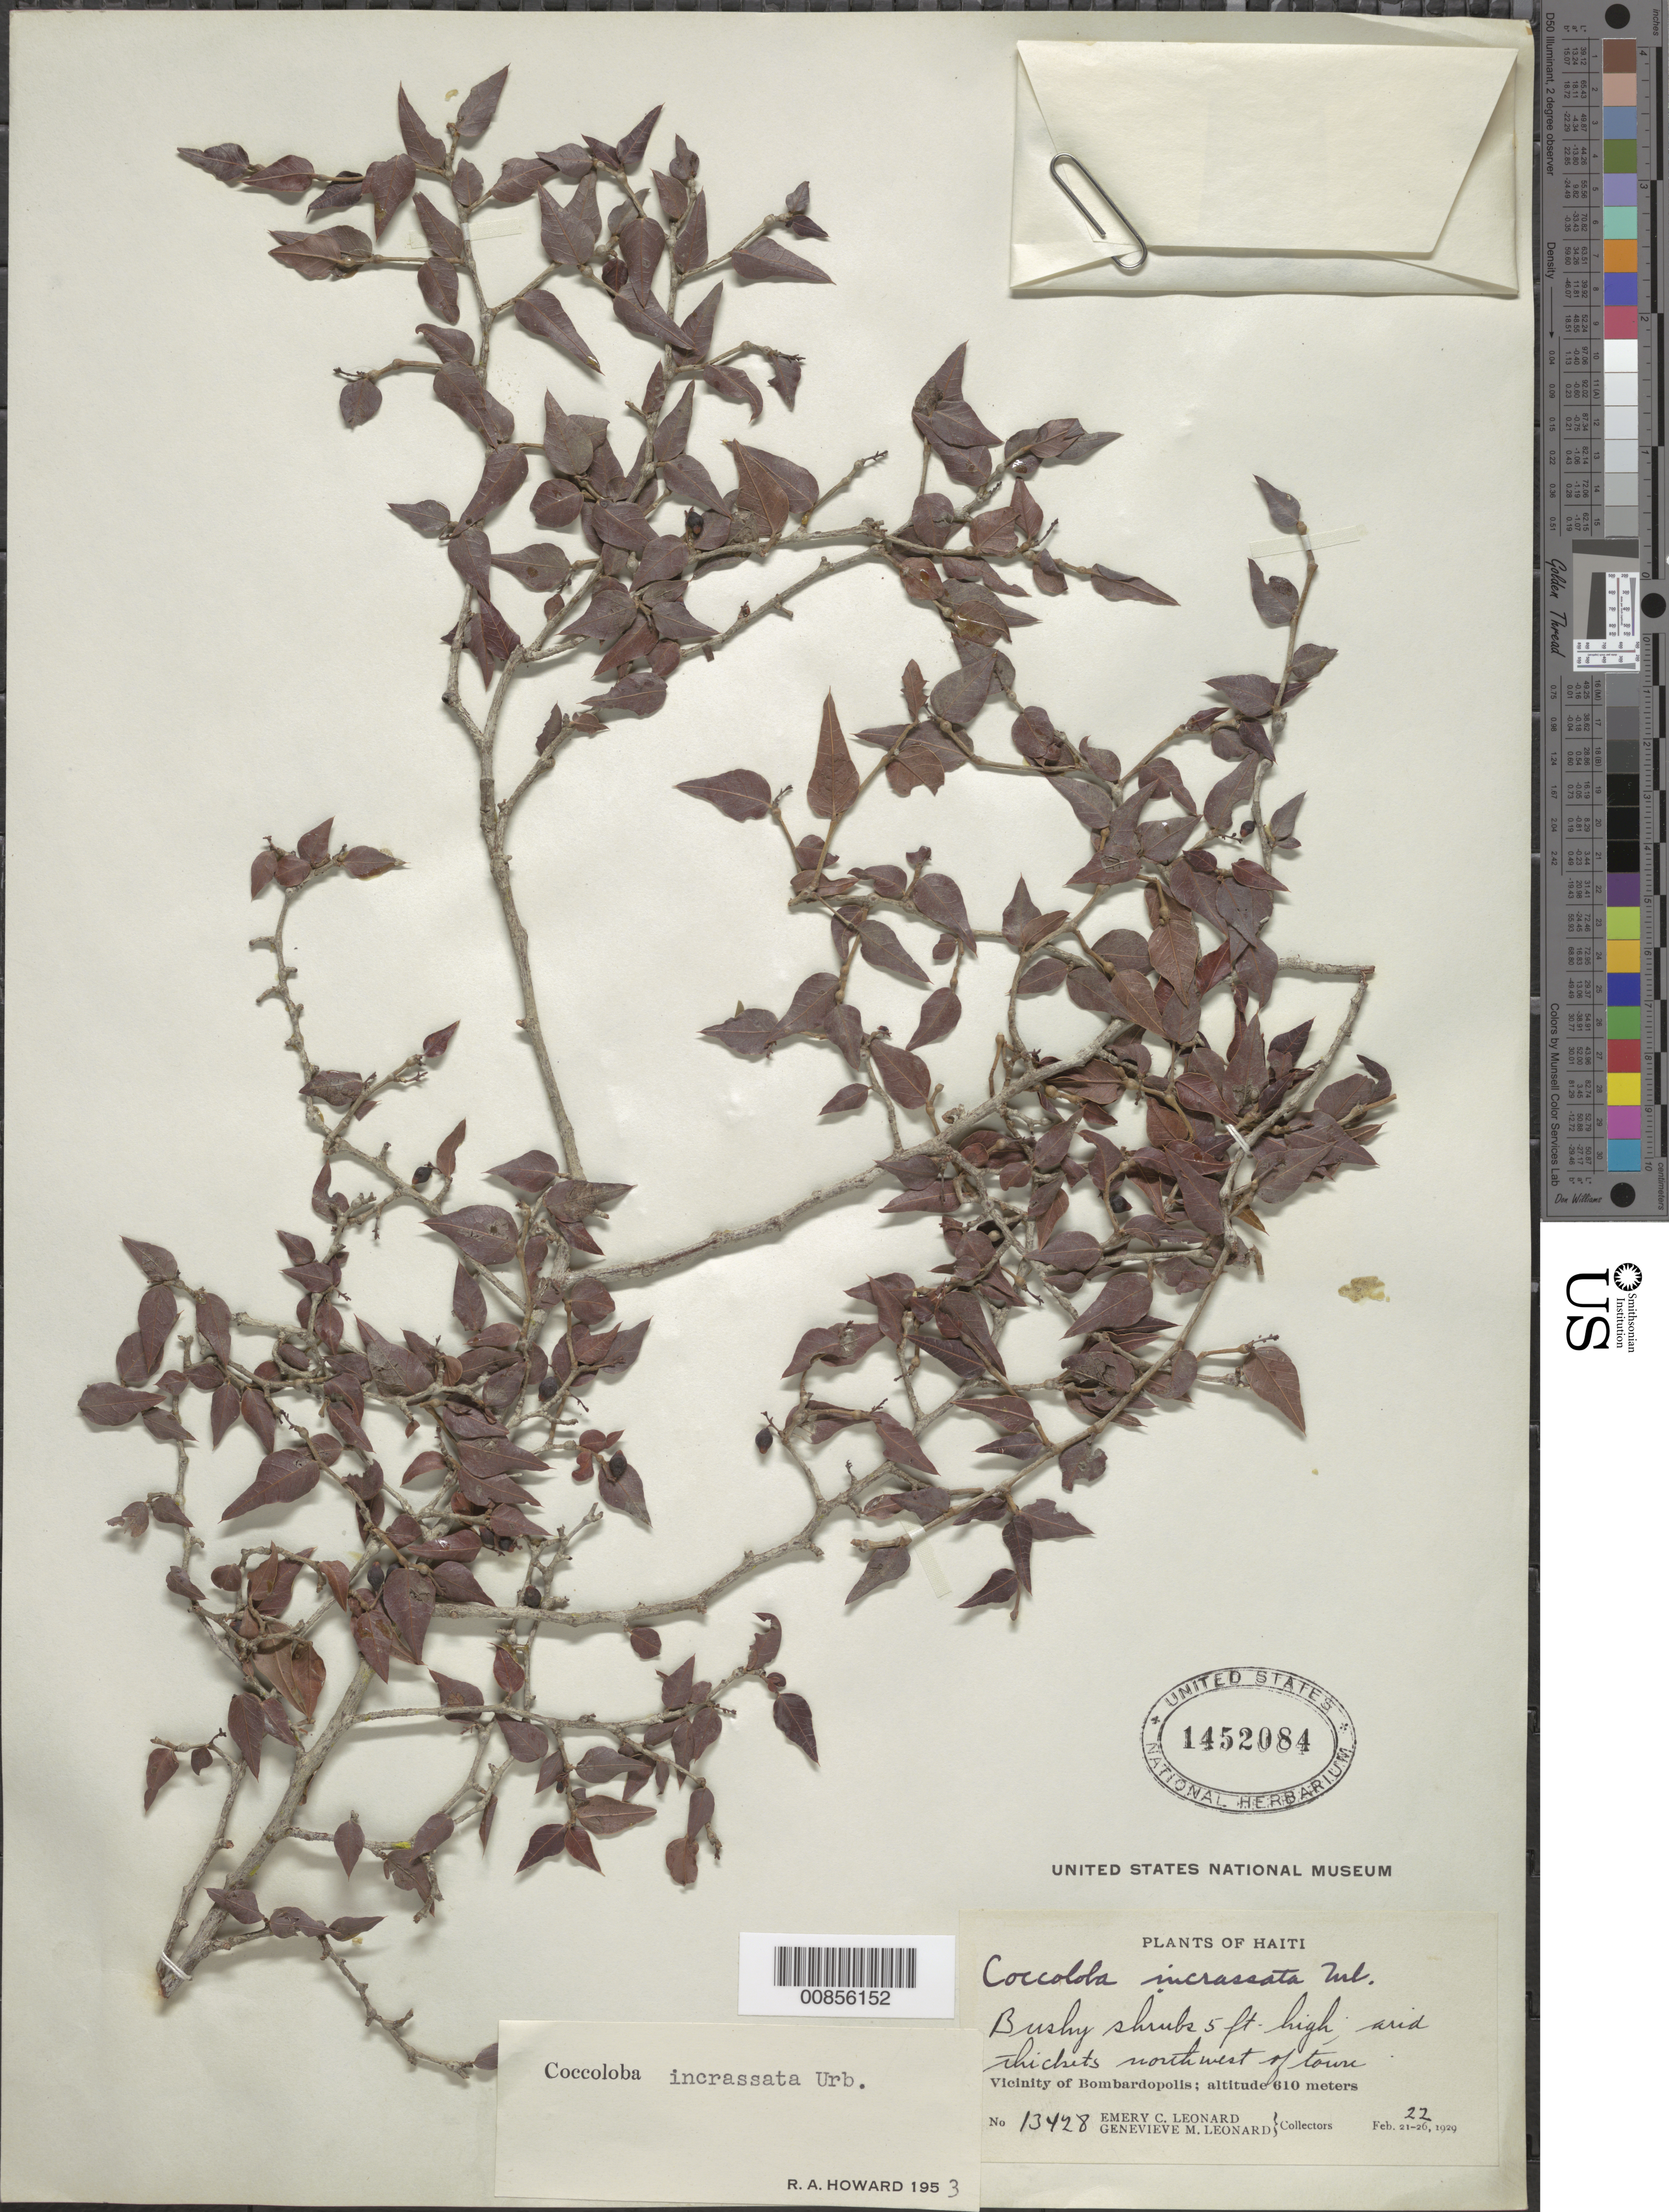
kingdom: Plantae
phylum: Tracheophyta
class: Magnoliopsida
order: Caryophyllales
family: Polygonaceae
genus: Coccoloba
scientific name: Coccoloba incrassata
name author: Urb.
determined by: Howard, R. A.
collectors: E. C. Leonard & G. M. Leonard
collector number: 13428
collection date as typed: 22 Feb 1929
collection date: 1929-02-22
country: Haiti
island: Hispaniola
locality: Vicinity of Bombardopolis. Arid thickets northwest of town.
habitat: Arid thickets.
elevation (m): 610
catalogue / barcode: US 1452084